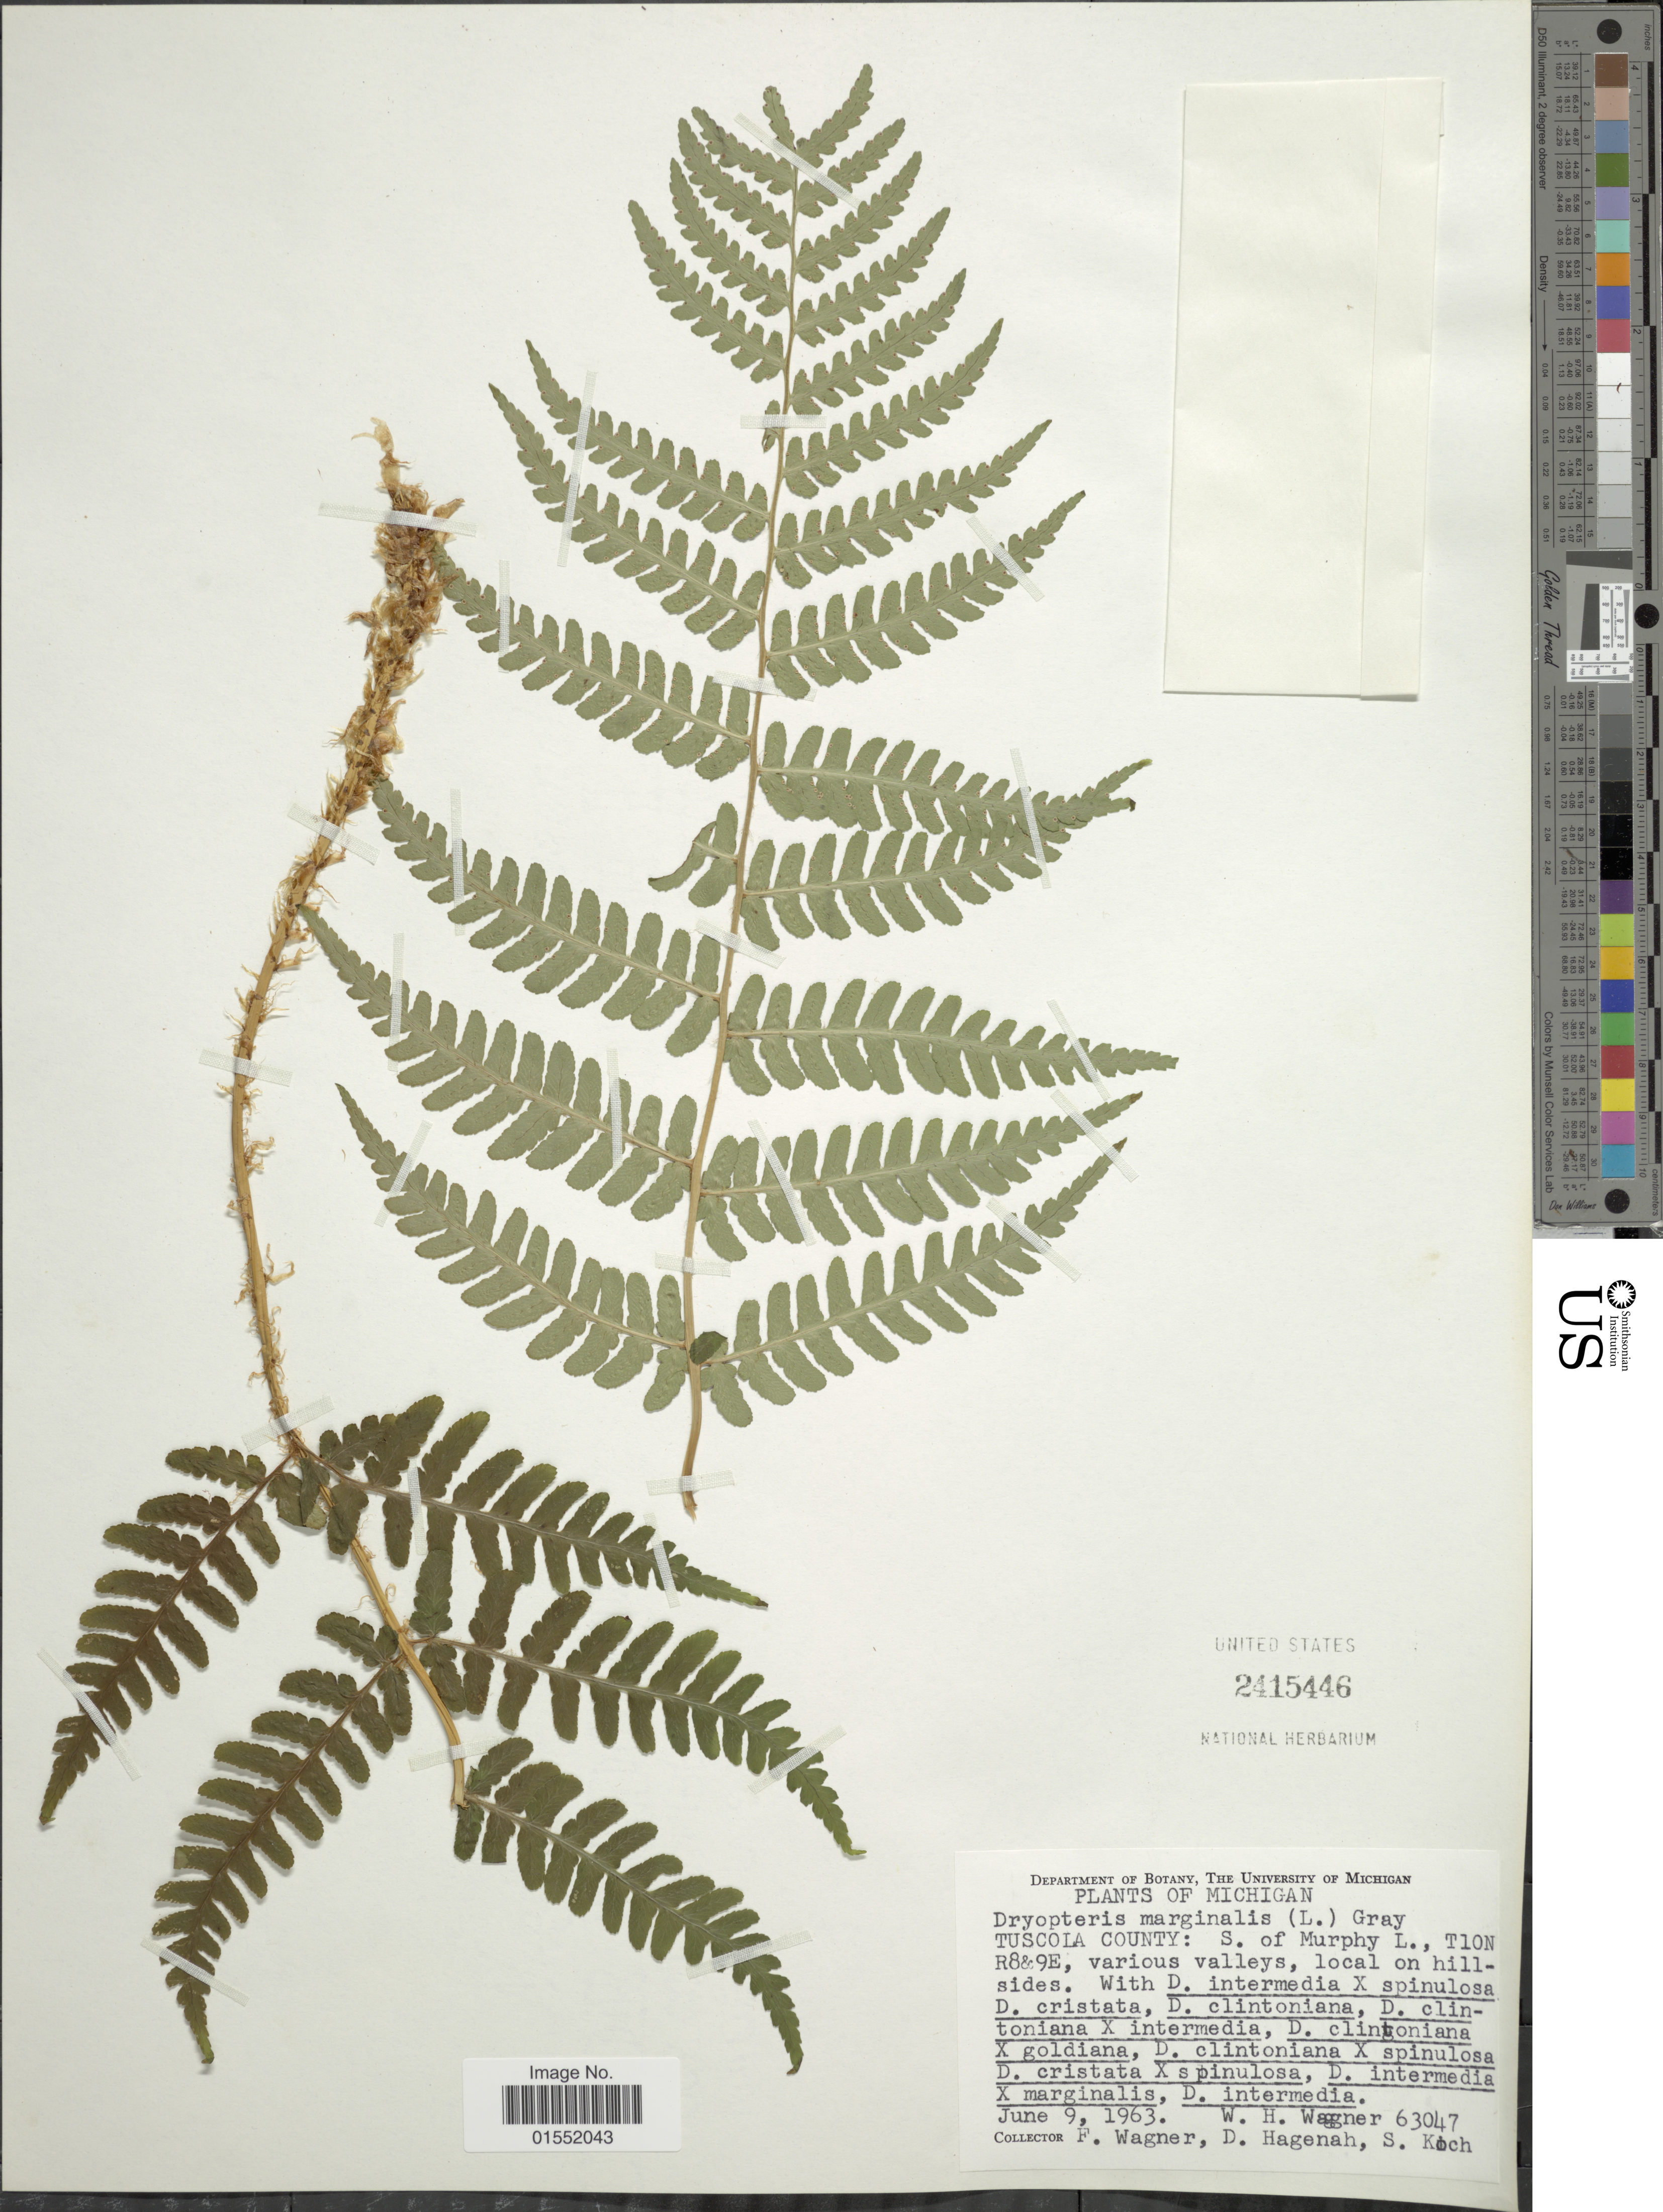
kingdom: Plantae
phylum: Tracheophyta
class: Polypodiopsida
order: Polypodiales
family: Dryopteridaceae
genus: Dryopteris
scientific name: Dryopteris marginalis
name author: (L.) A. Gray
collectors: W. H. Wagner, F. Wagner, D. Hagenah & S. Koch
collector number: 63047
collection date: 1963-06-09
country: United States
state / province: Michigan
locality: Tuscola County: S. of Murphy L., T10N R8&9E, various valleys, local on hillsides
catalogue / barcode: US 2415446